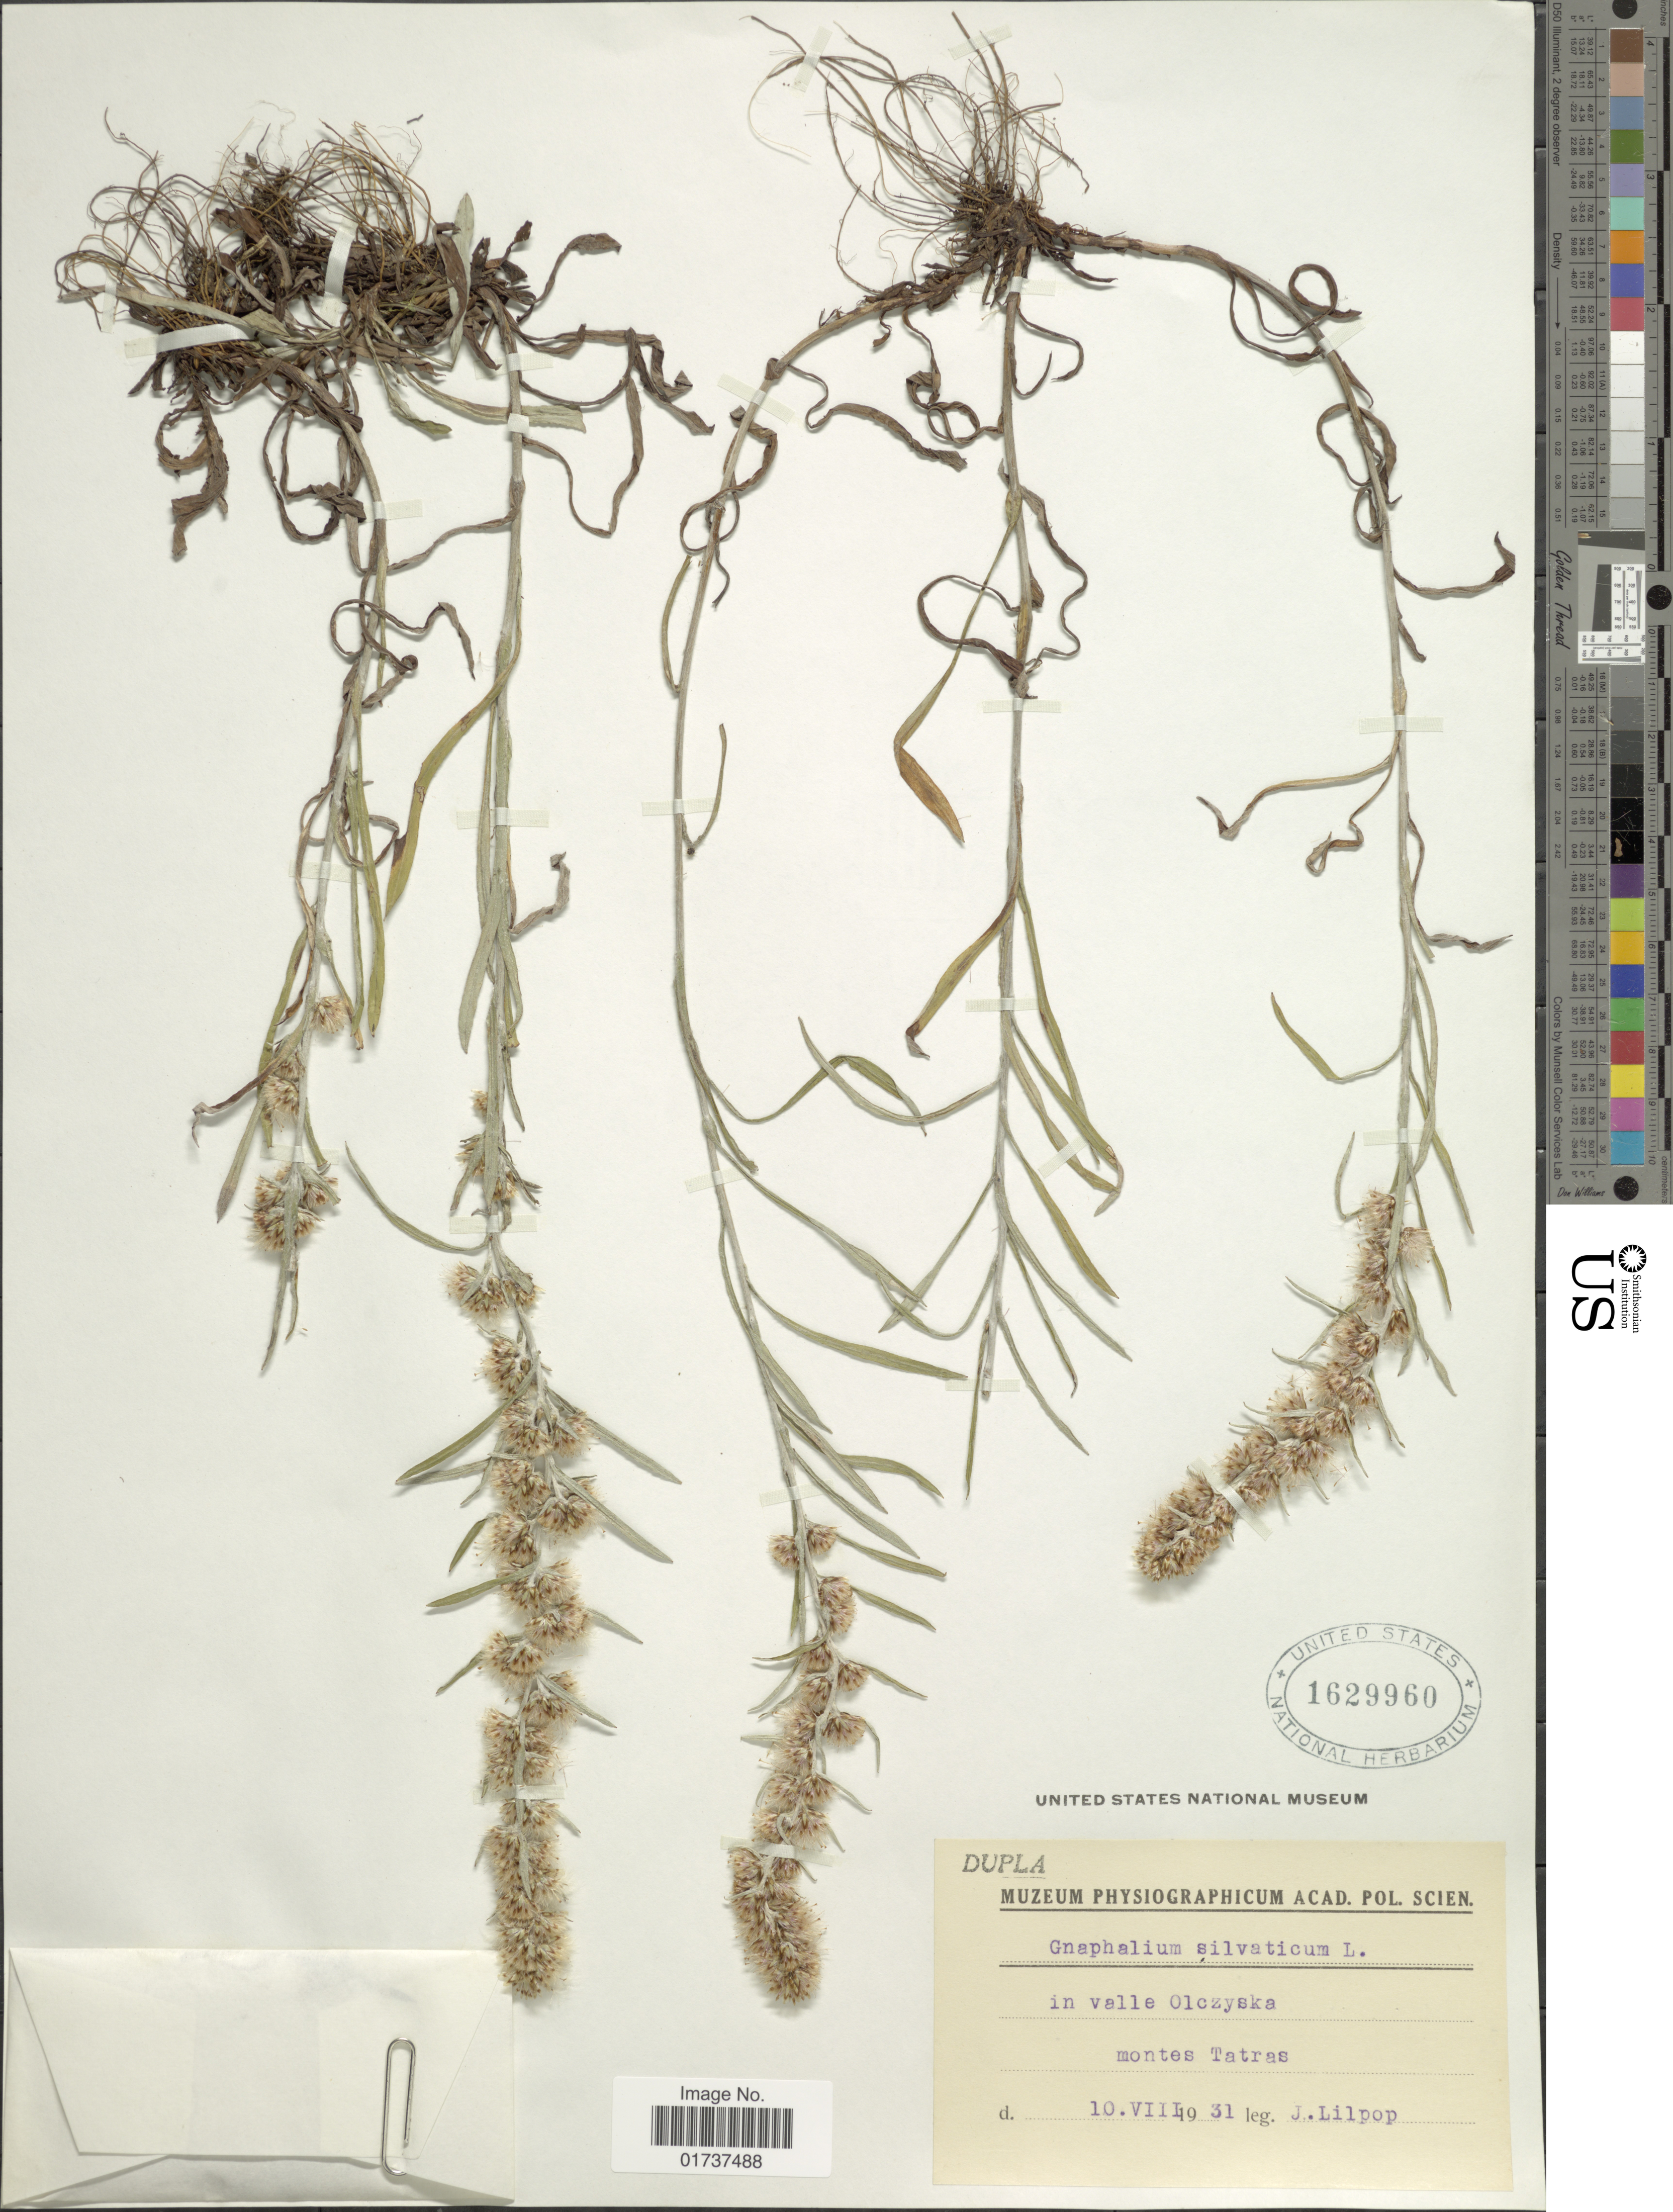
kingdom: Plantae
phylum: Tracheophyta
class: Magnoliopsida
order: Asterales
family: Asteraceae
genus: Gnaphalium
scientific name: Gnaphalium sylvaticum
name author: L.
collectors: J. Lilpop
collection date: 1931-08-10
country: Poland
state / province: Malopolskie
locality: In valle Olczyska, montes Tatras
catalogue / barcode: US 1629960